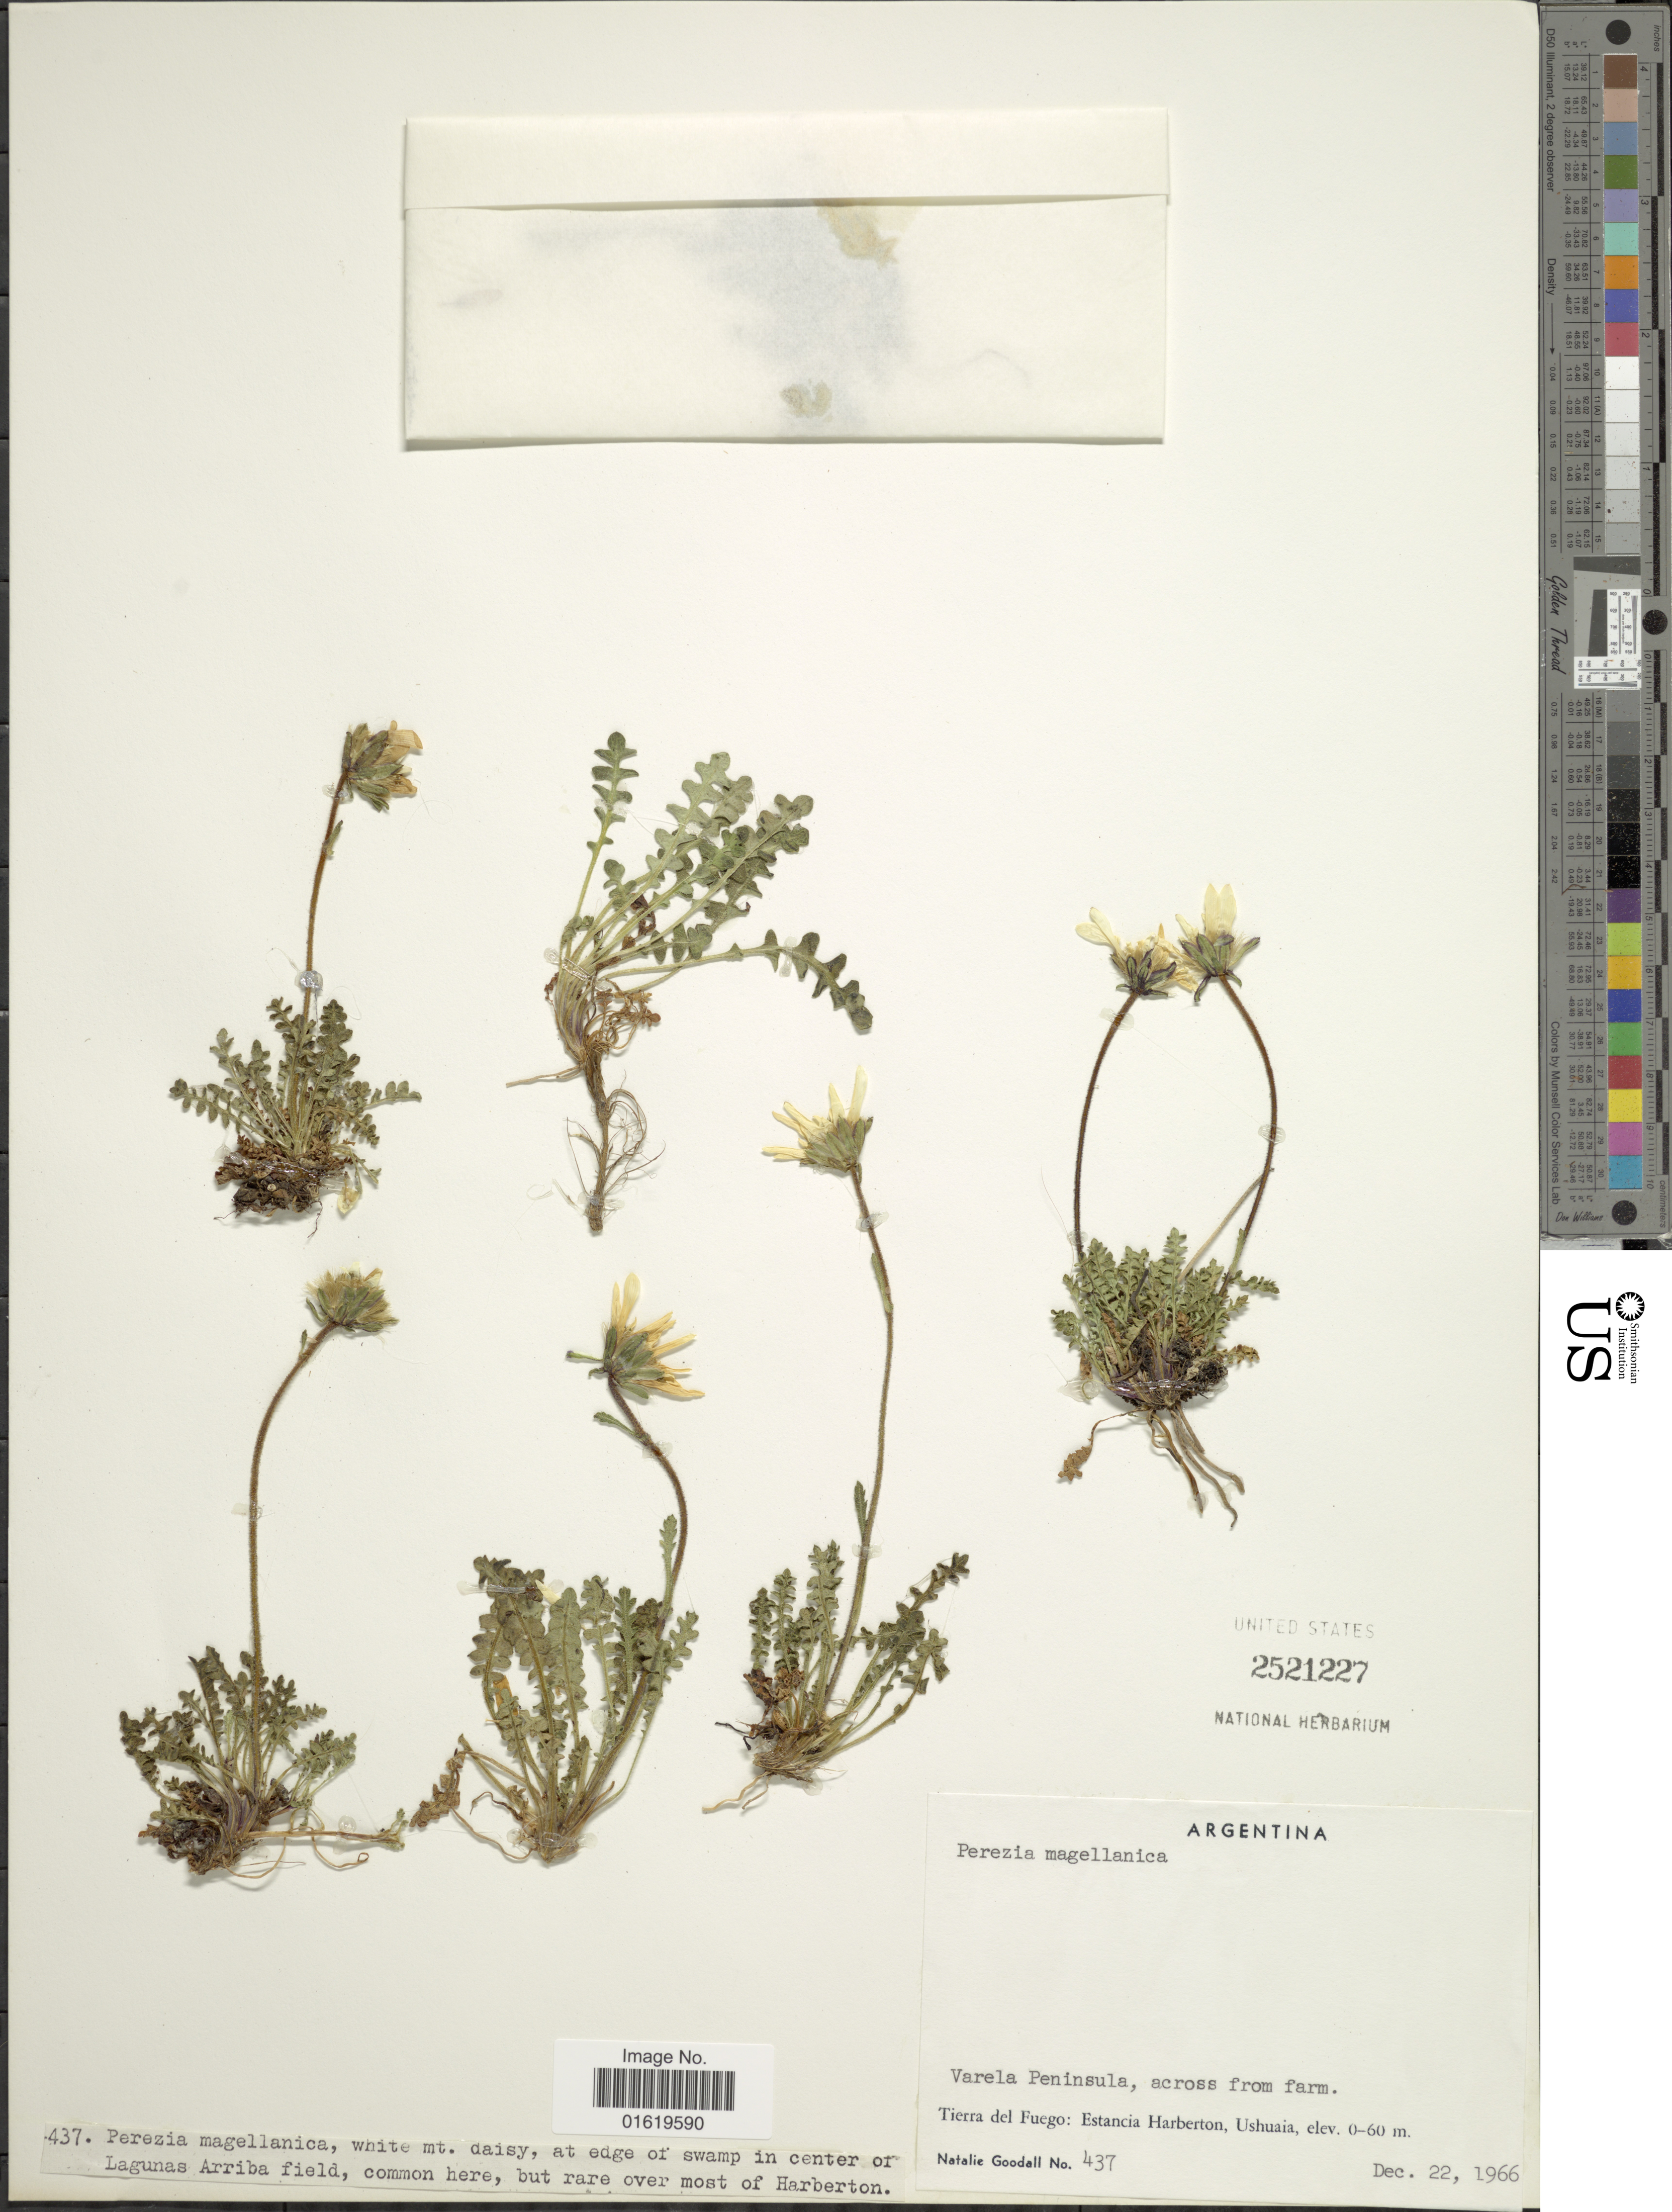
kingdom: Plantae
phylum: Tracheophyta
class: Magnoliopsida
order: Asterales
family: Asteraceae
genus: Perezia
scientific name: Perezia magellanica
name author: (L. f.) Less.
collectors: N. Goodall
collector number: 437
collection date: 1966-12-22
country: Argentina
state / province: Tierra del Fuego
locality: Varela Peninsula, across from farm. Tierra del Fuego: Estancia Harberton, Ushuaia.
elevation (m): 0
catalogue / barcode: US 2521227